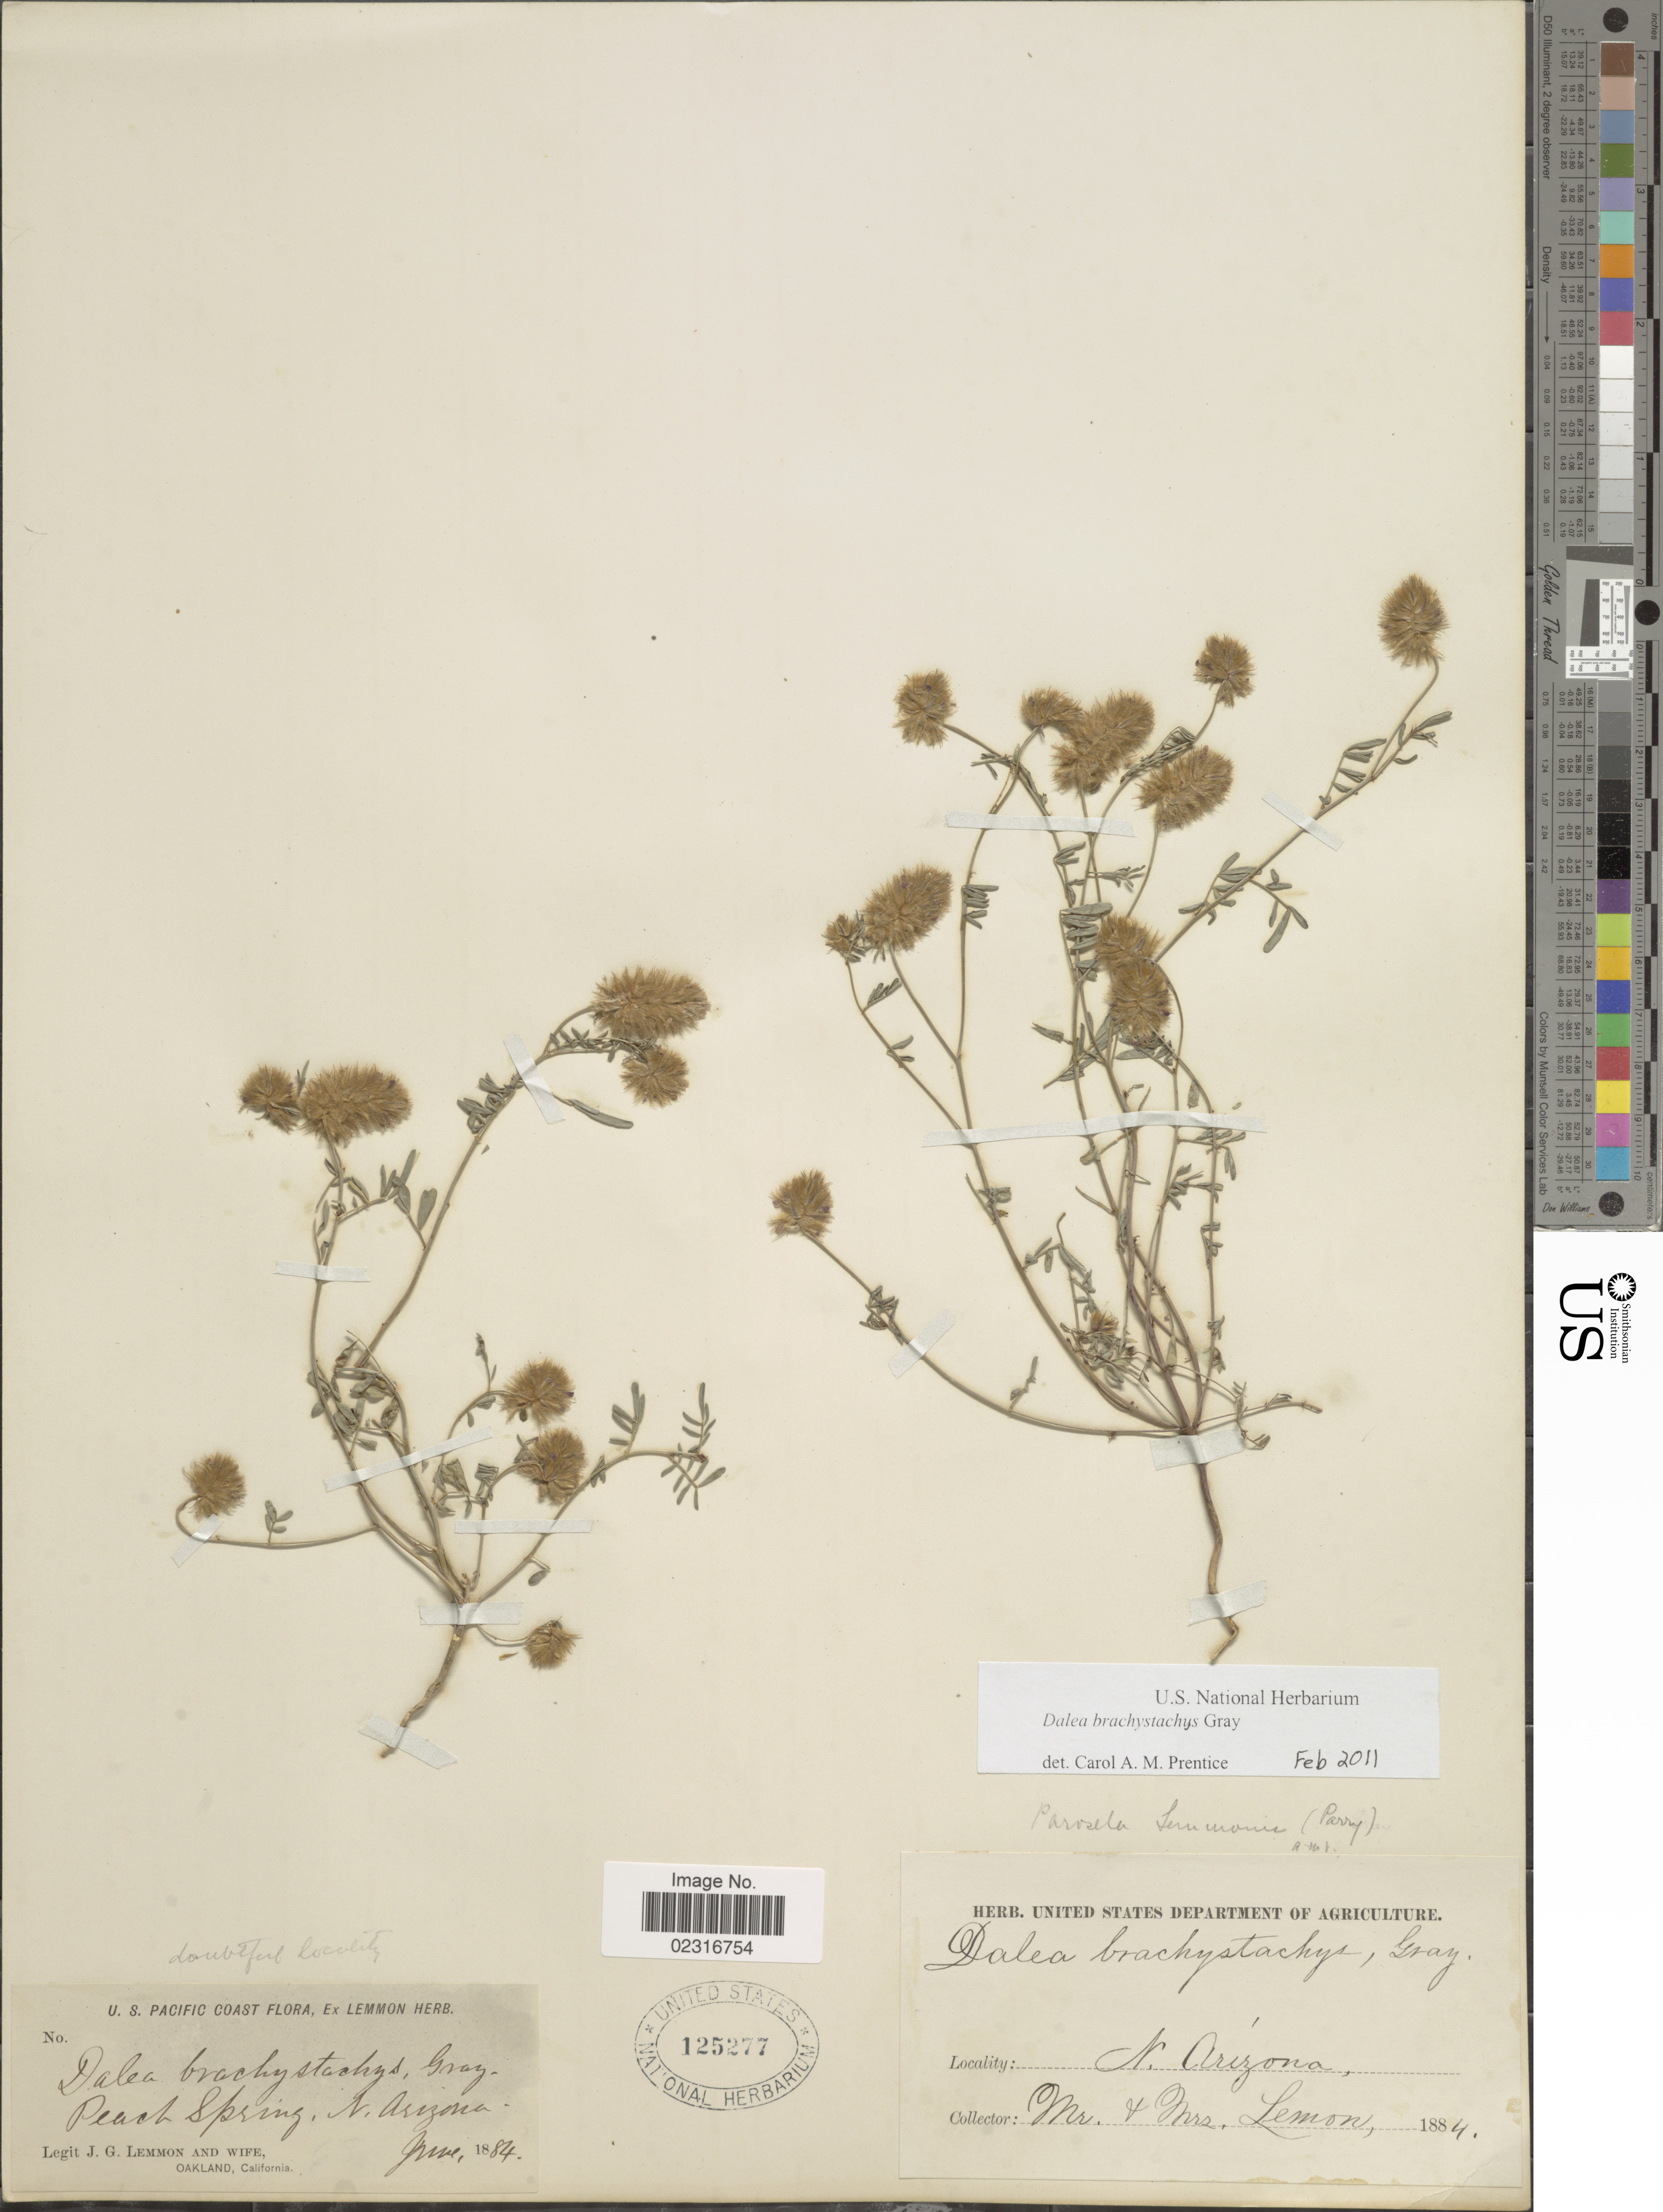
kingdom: Plantae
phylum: Tracheophyta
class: Magnoliopsida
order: Fabales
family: Fabaceae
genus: Dalea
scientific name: Dalea brachystachys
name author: A. Gray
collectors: J. Lemmon & Mrs. J. G. Lemmon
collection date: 1884-06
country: United States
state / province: Arizona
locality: Peach Spring, N. Arizona. U.S. Pacific Coast.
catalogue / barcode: US 125277